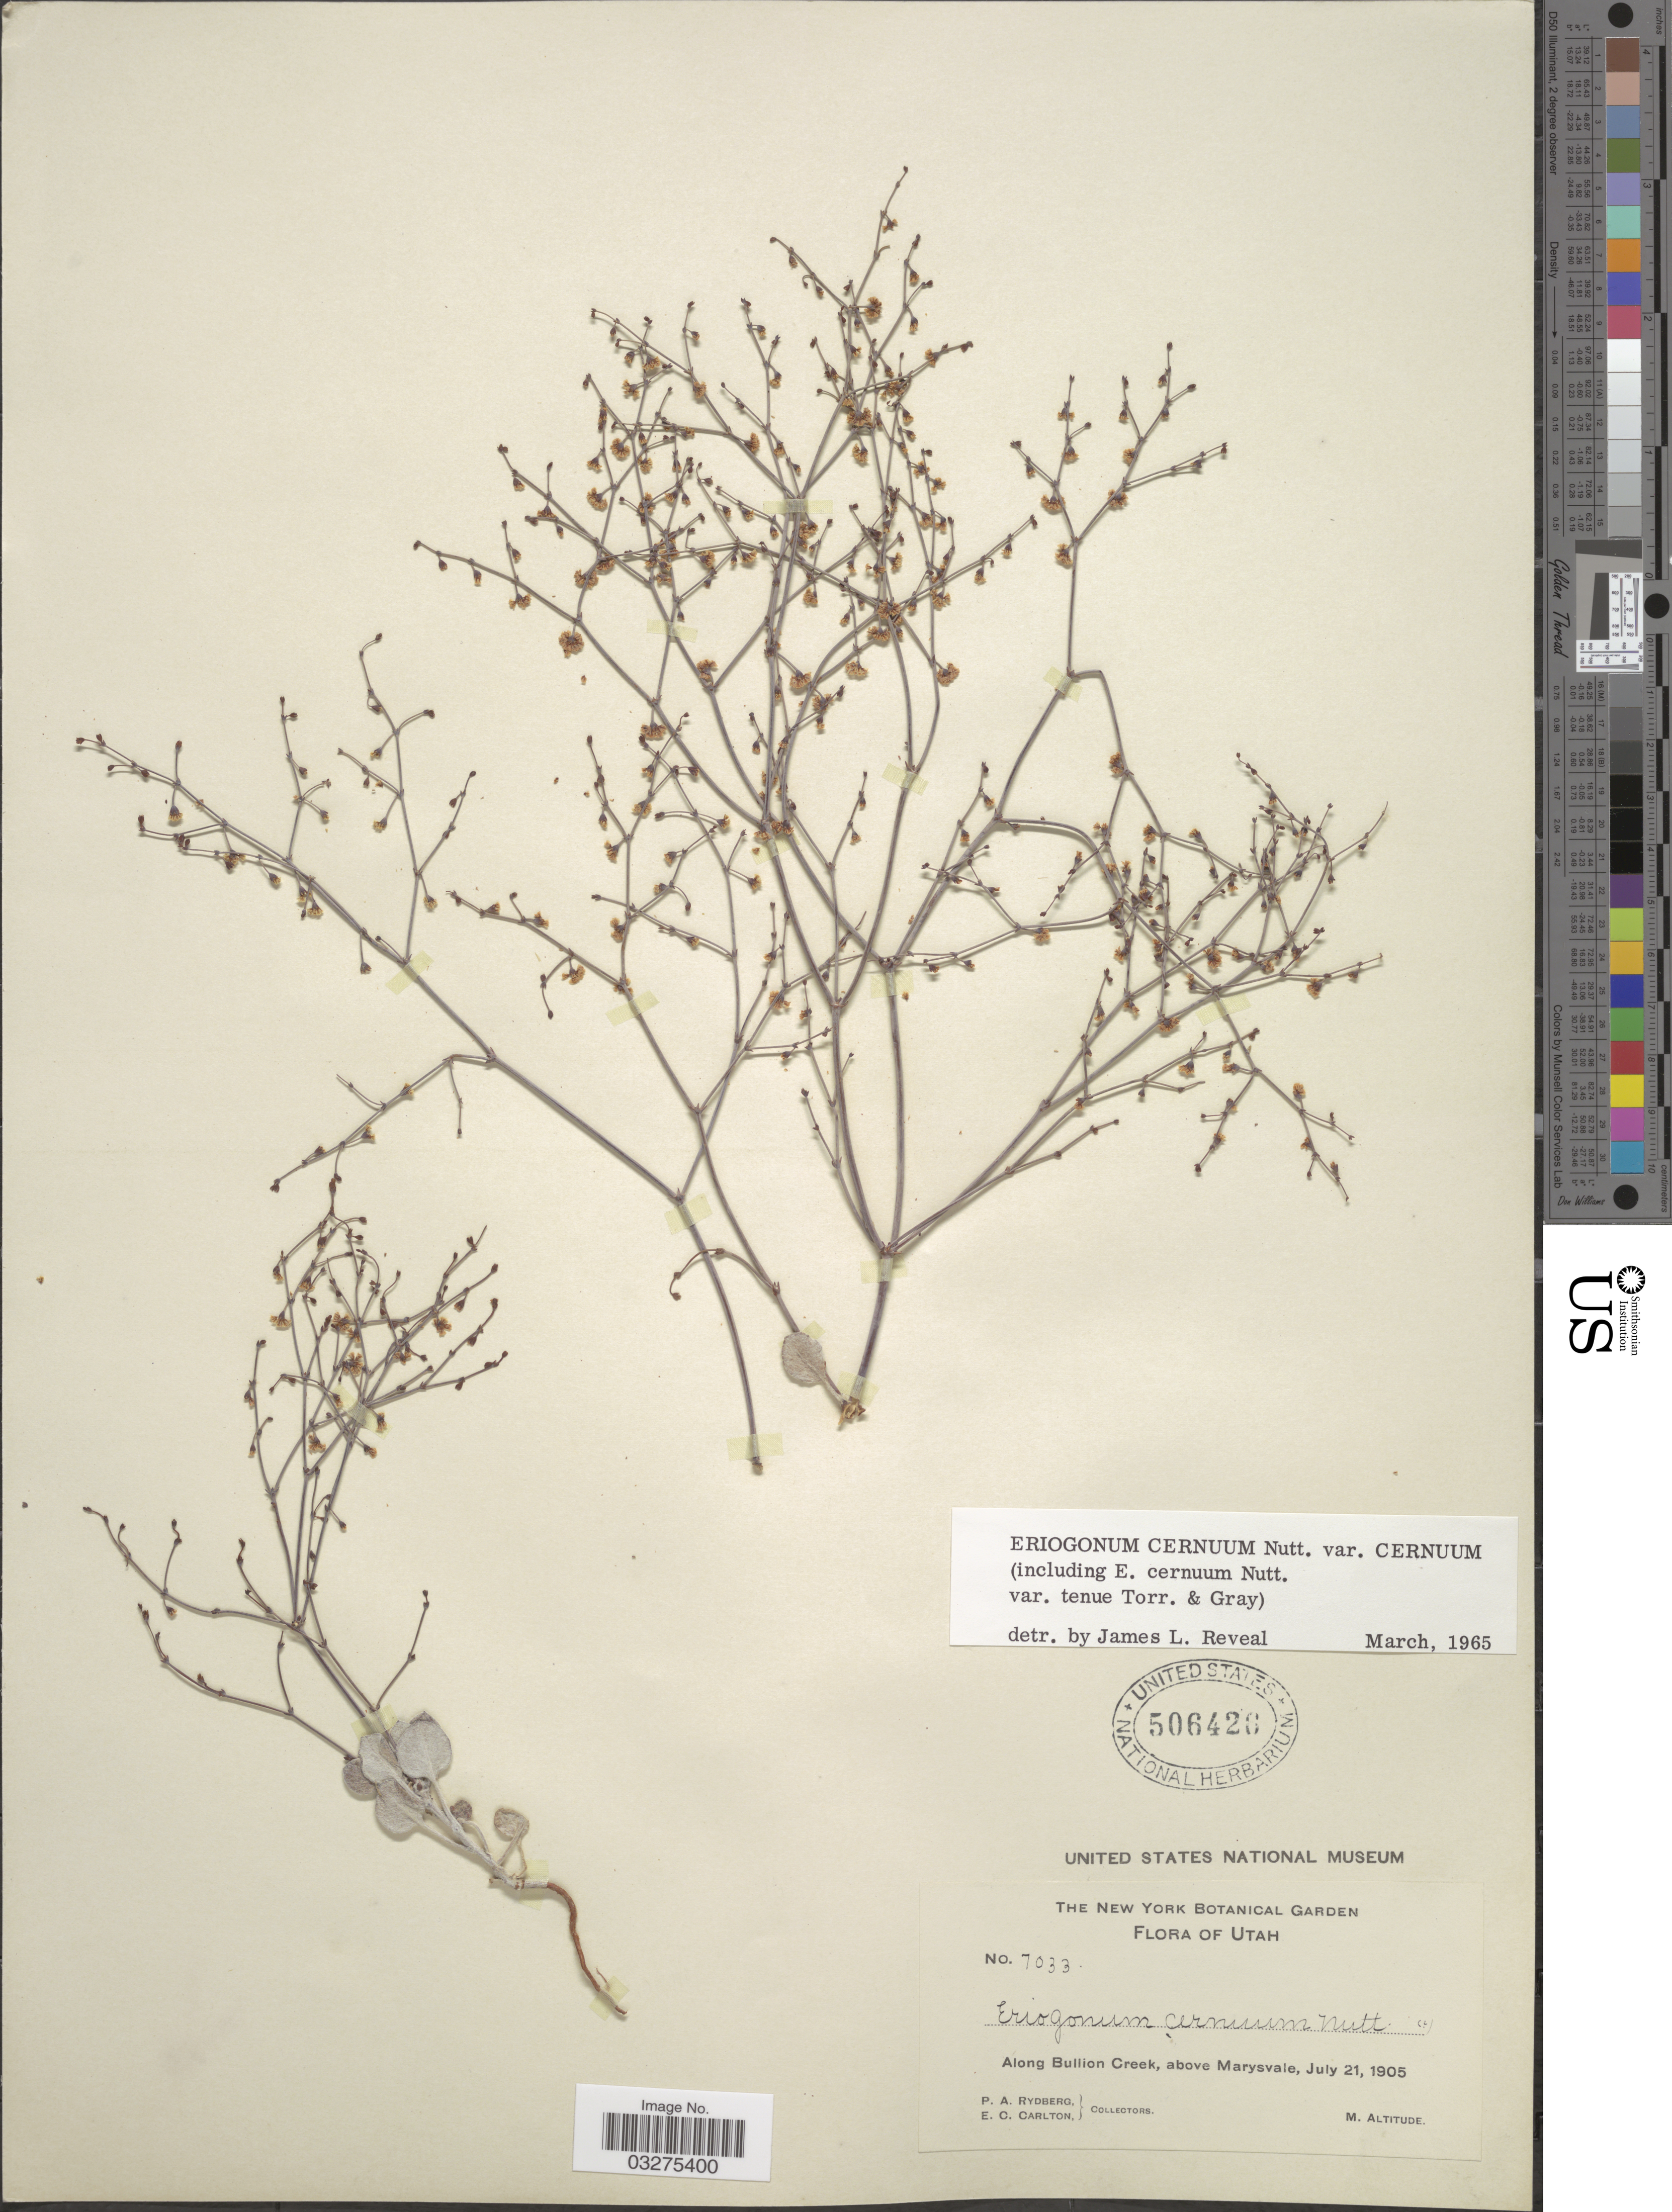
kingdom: Plantae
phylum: Tracheophyta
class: Magnoliopsida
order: Caryophyllales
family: Polygonaceae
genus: Eriogonum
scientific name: Eriogonum cernuum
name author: Nutt.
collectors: P. A. Rydberg & E. Carlton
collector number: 7033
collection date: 1905-07-21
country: United States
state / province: Utah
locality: Along Bullion Creek, above Marysvale.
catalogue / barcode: US 506426